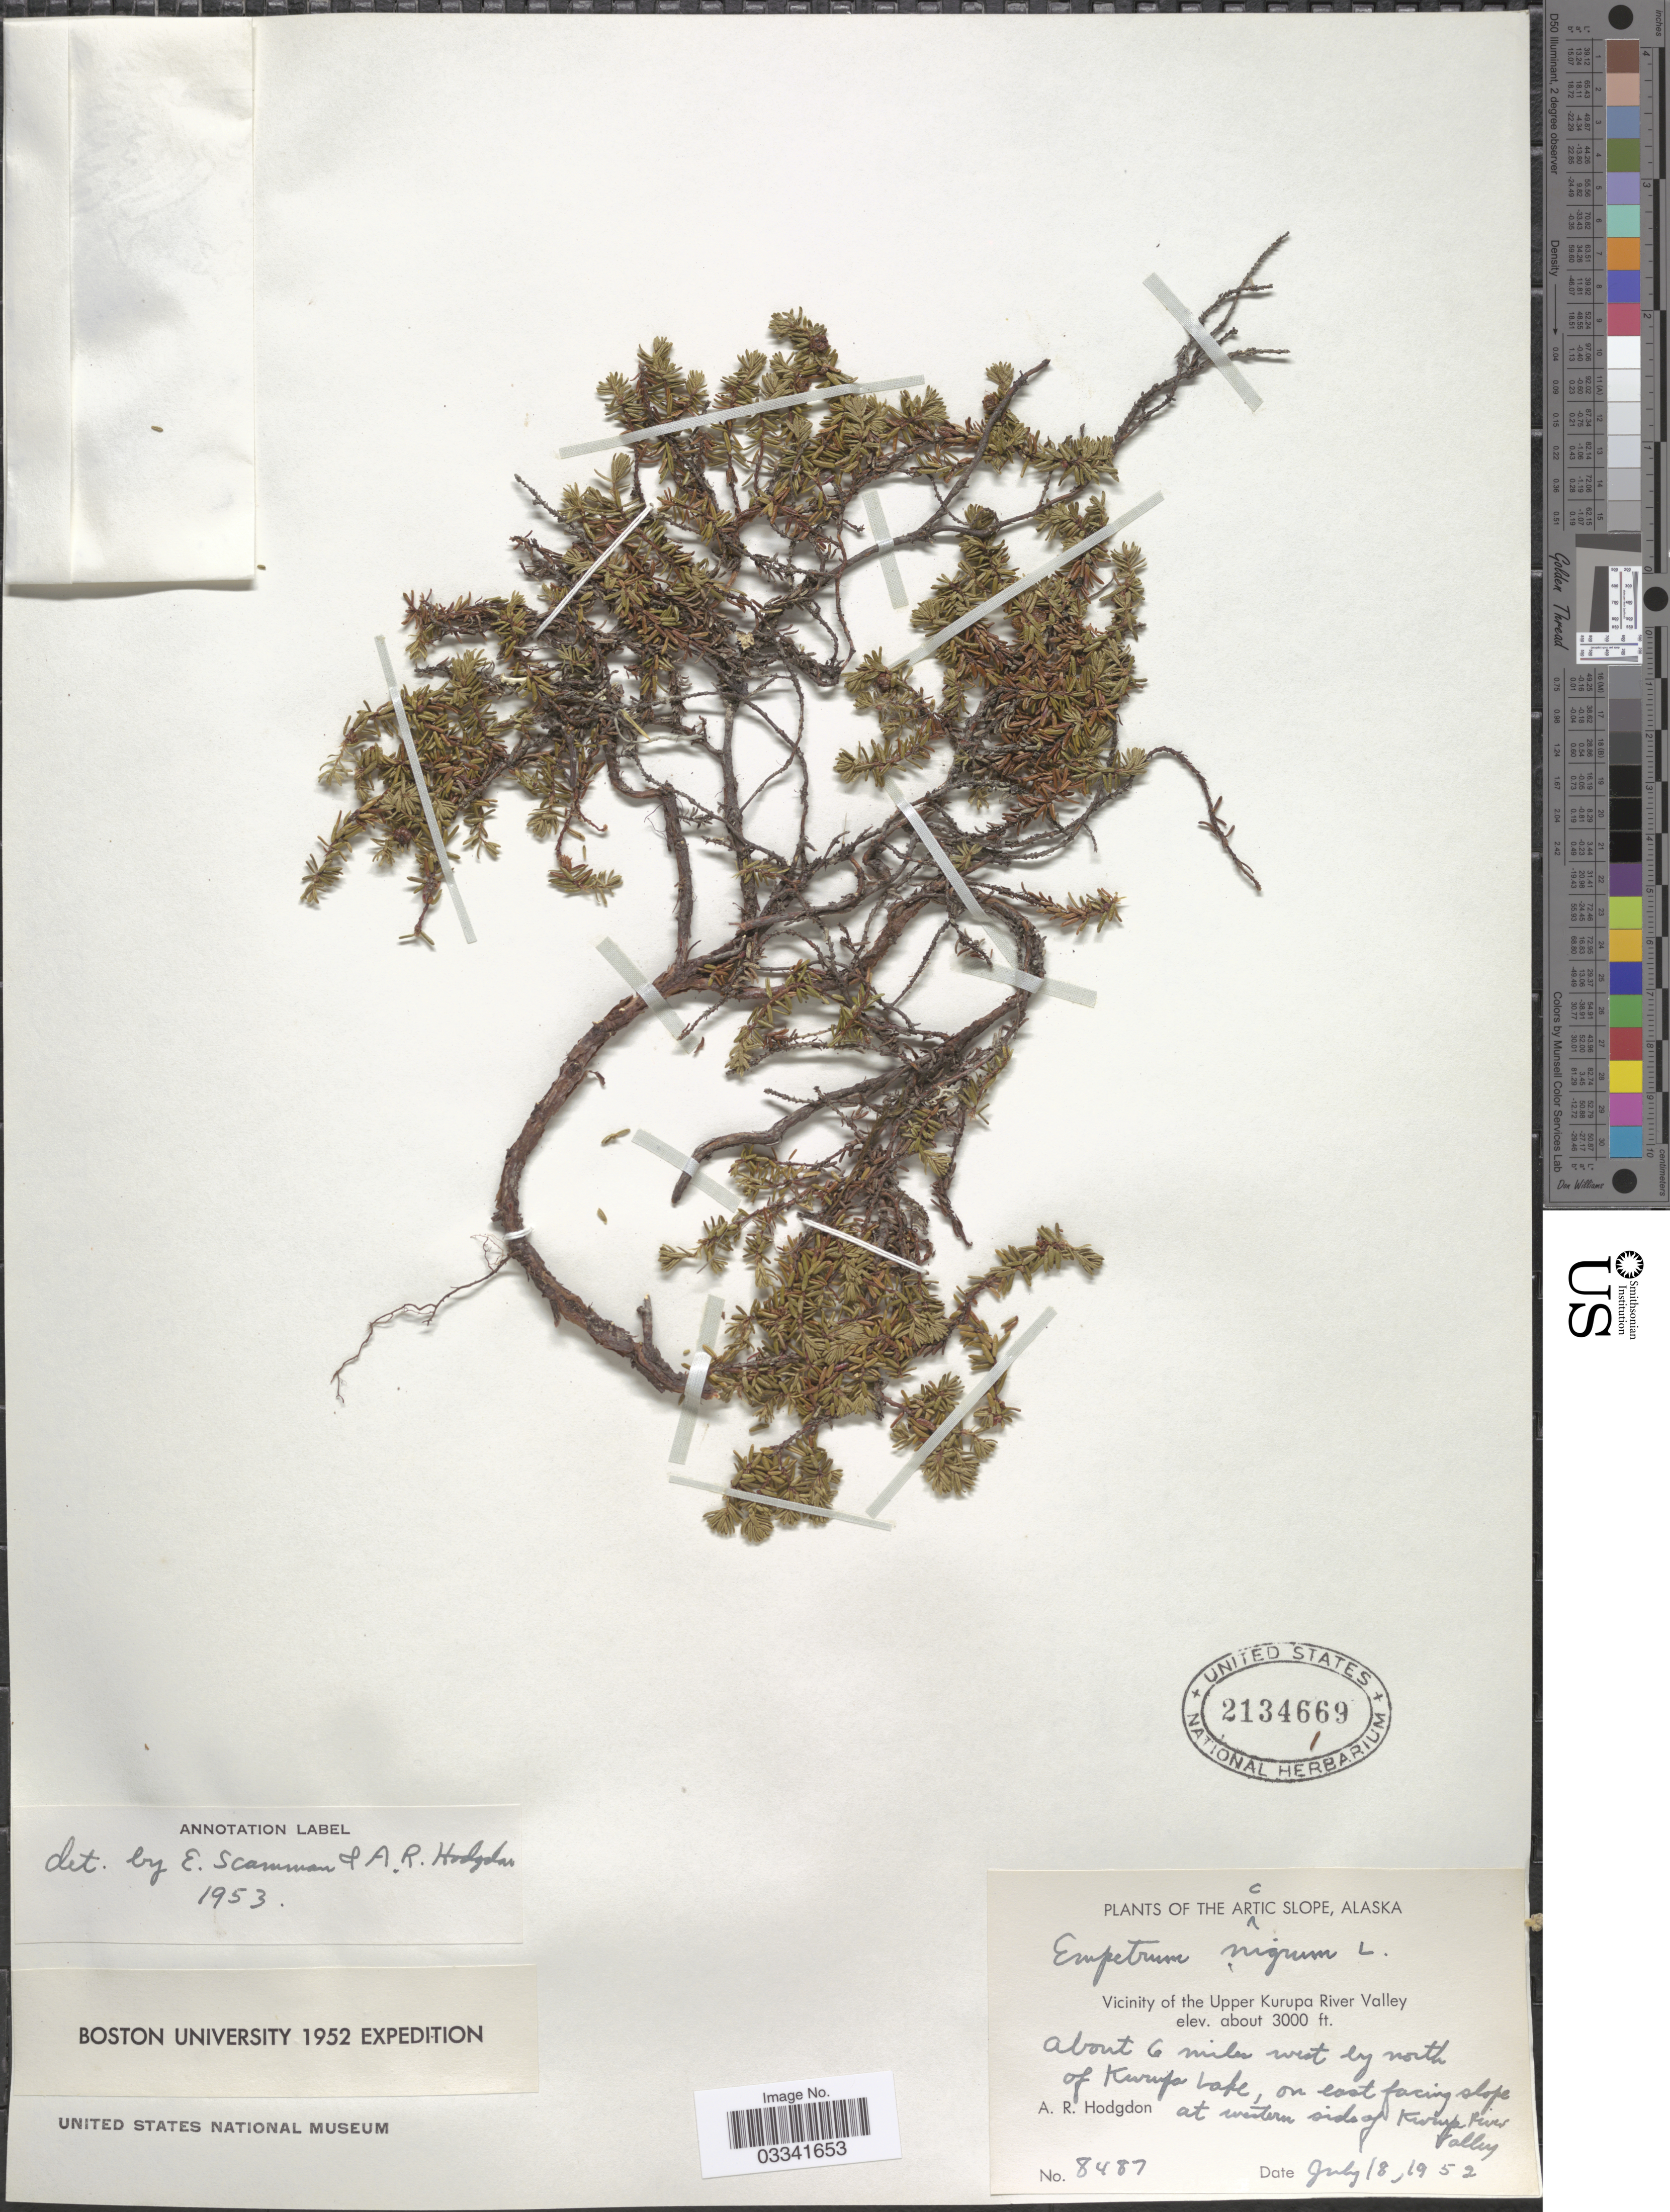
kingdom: Plantae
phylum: Tracheophyta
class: Magnoliopsida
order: Ericales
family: Ericaceae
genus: Empetrum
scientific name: Empetrum nigrum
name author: L.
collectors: A. R. Hodgdon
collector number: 8487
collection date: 1952-07-18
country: United States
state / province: Alaska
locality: The Arctic Slope. Vicinity of Upper Kurupa River Valley. About 6 miles west by north of Kurupa Lake, on east facing slope at western side of Kurupa River Valley.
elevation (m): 914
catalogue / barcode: US 2134669